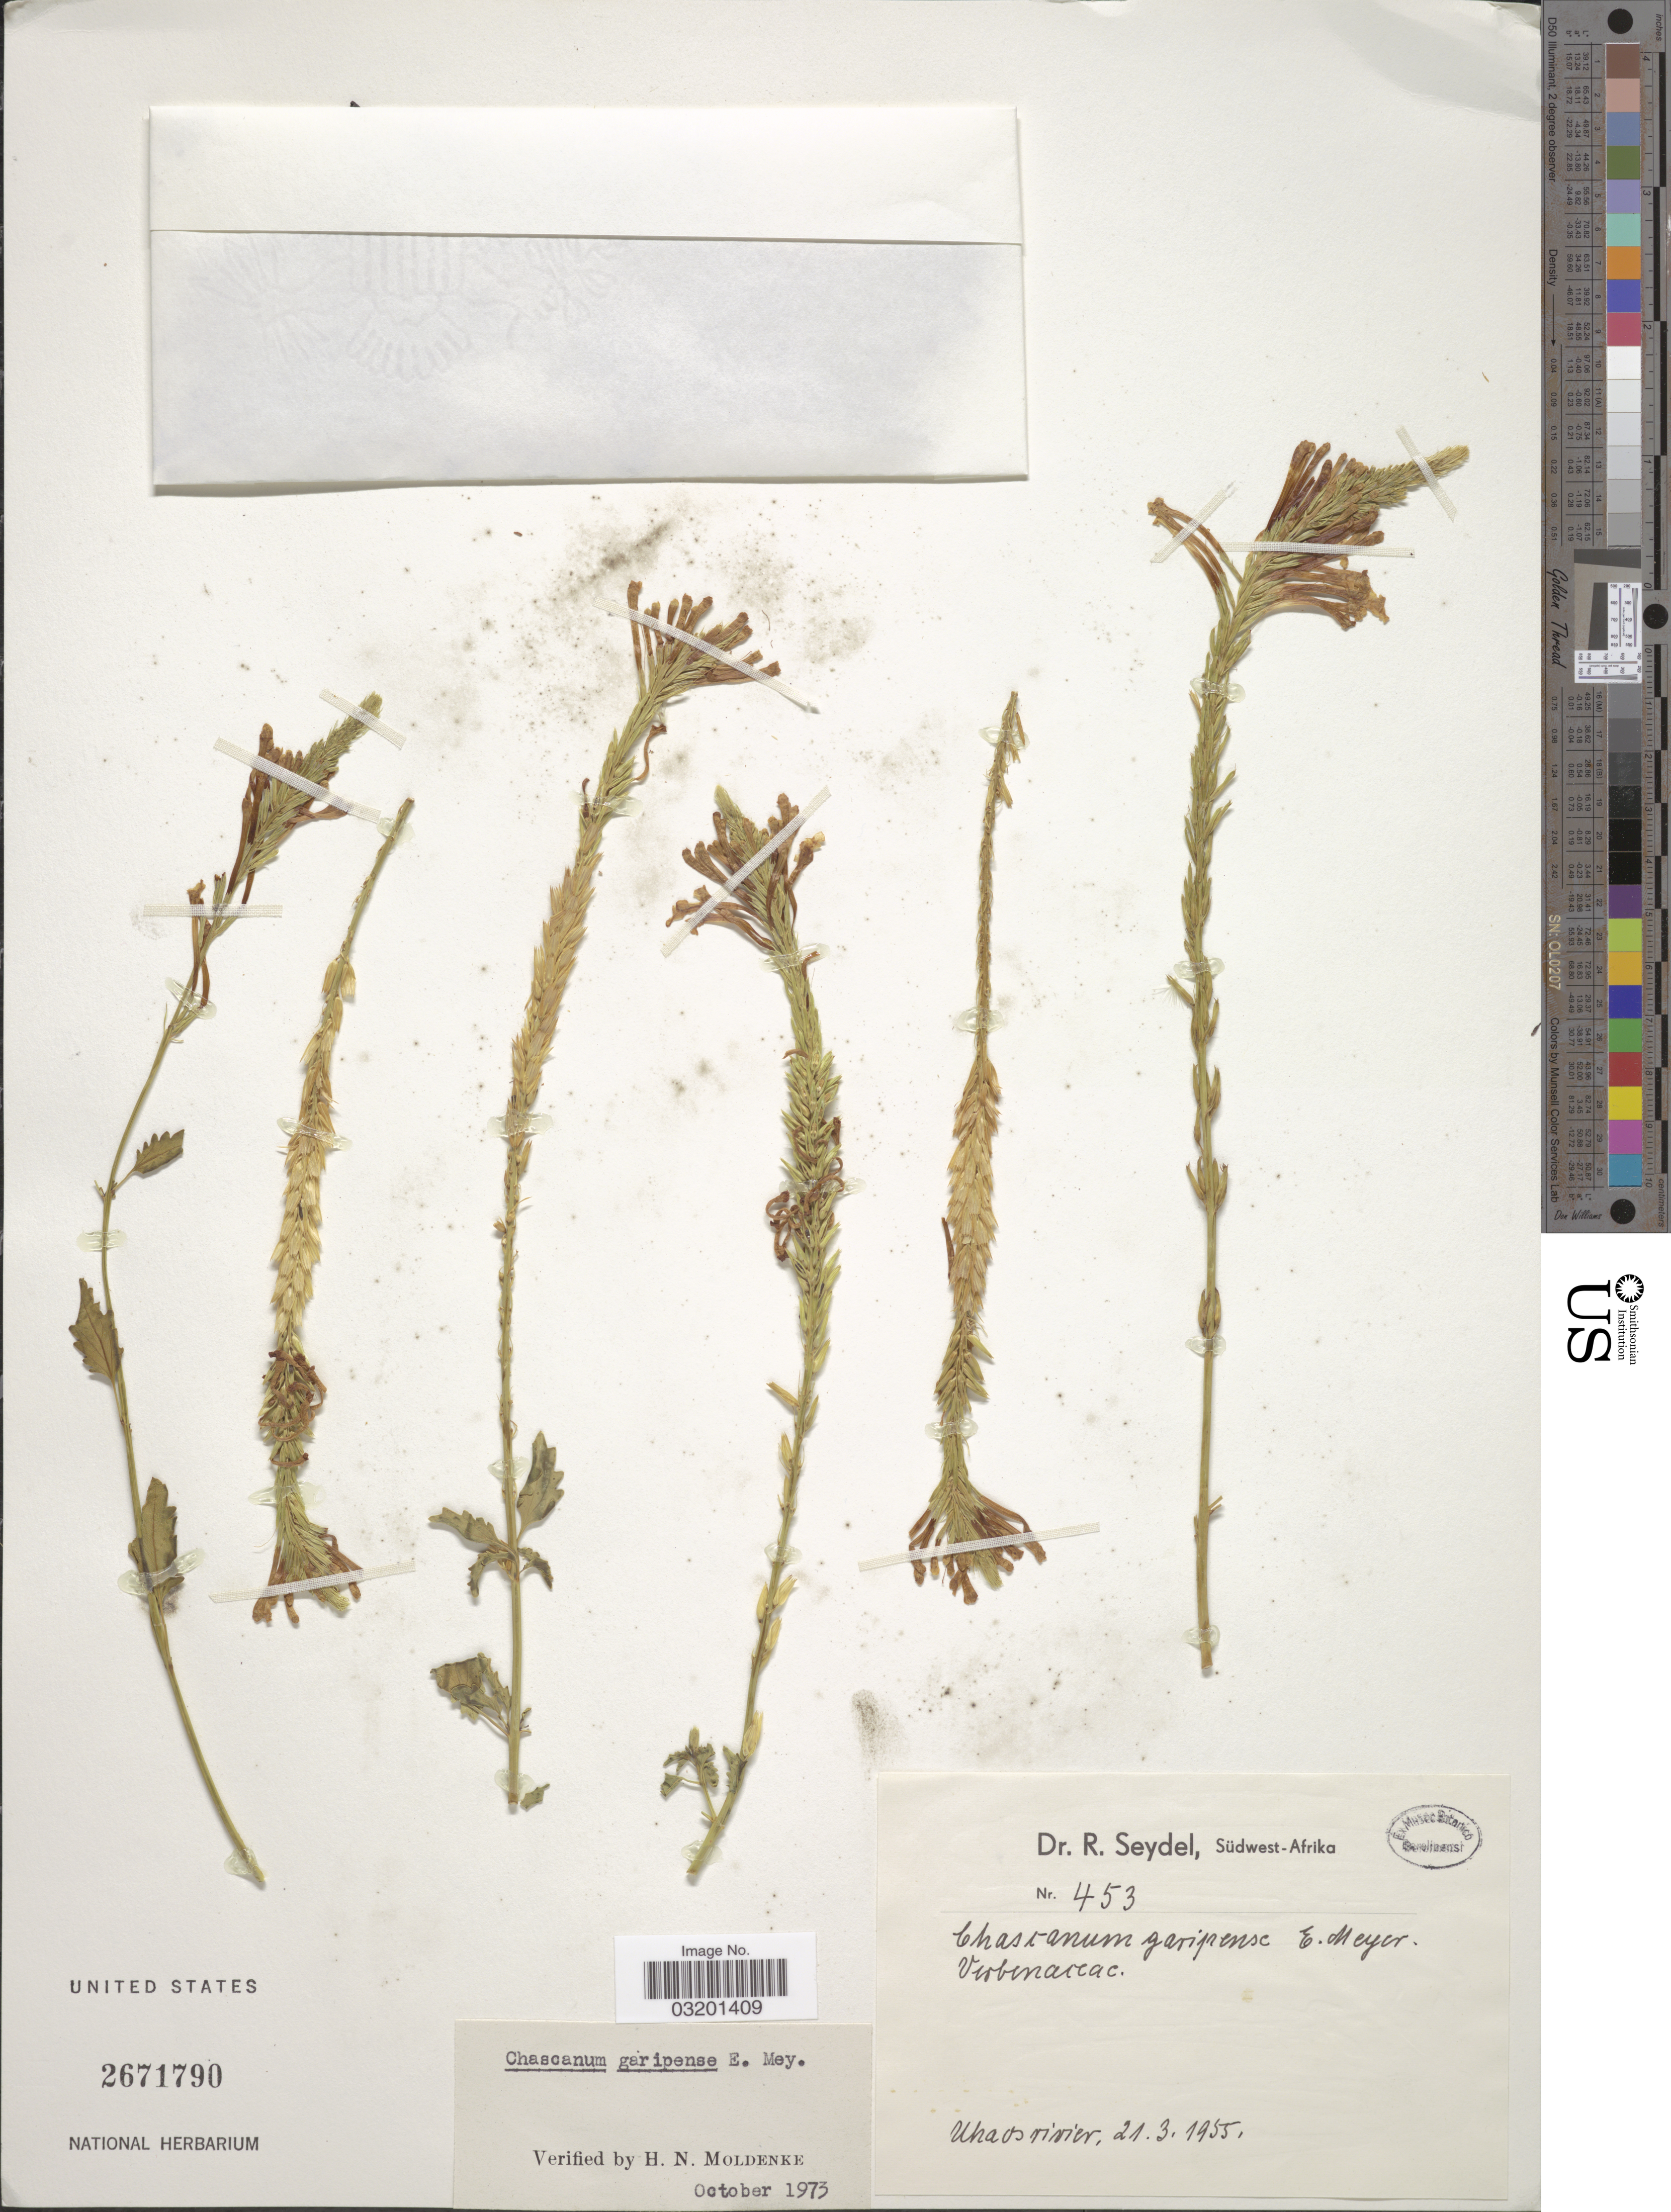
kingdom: Plantae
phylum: Tracheophyta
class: Magnoliopsida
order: Lamiales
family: Verbenaceae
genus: Chascanum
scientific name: Chascanum garipense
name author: E. Mey.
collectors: R. Seydel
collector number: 453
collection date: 1955-03-21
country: Namibia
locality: Südwest-Afrika, Uhaos rivier.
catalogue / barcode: US 2671790